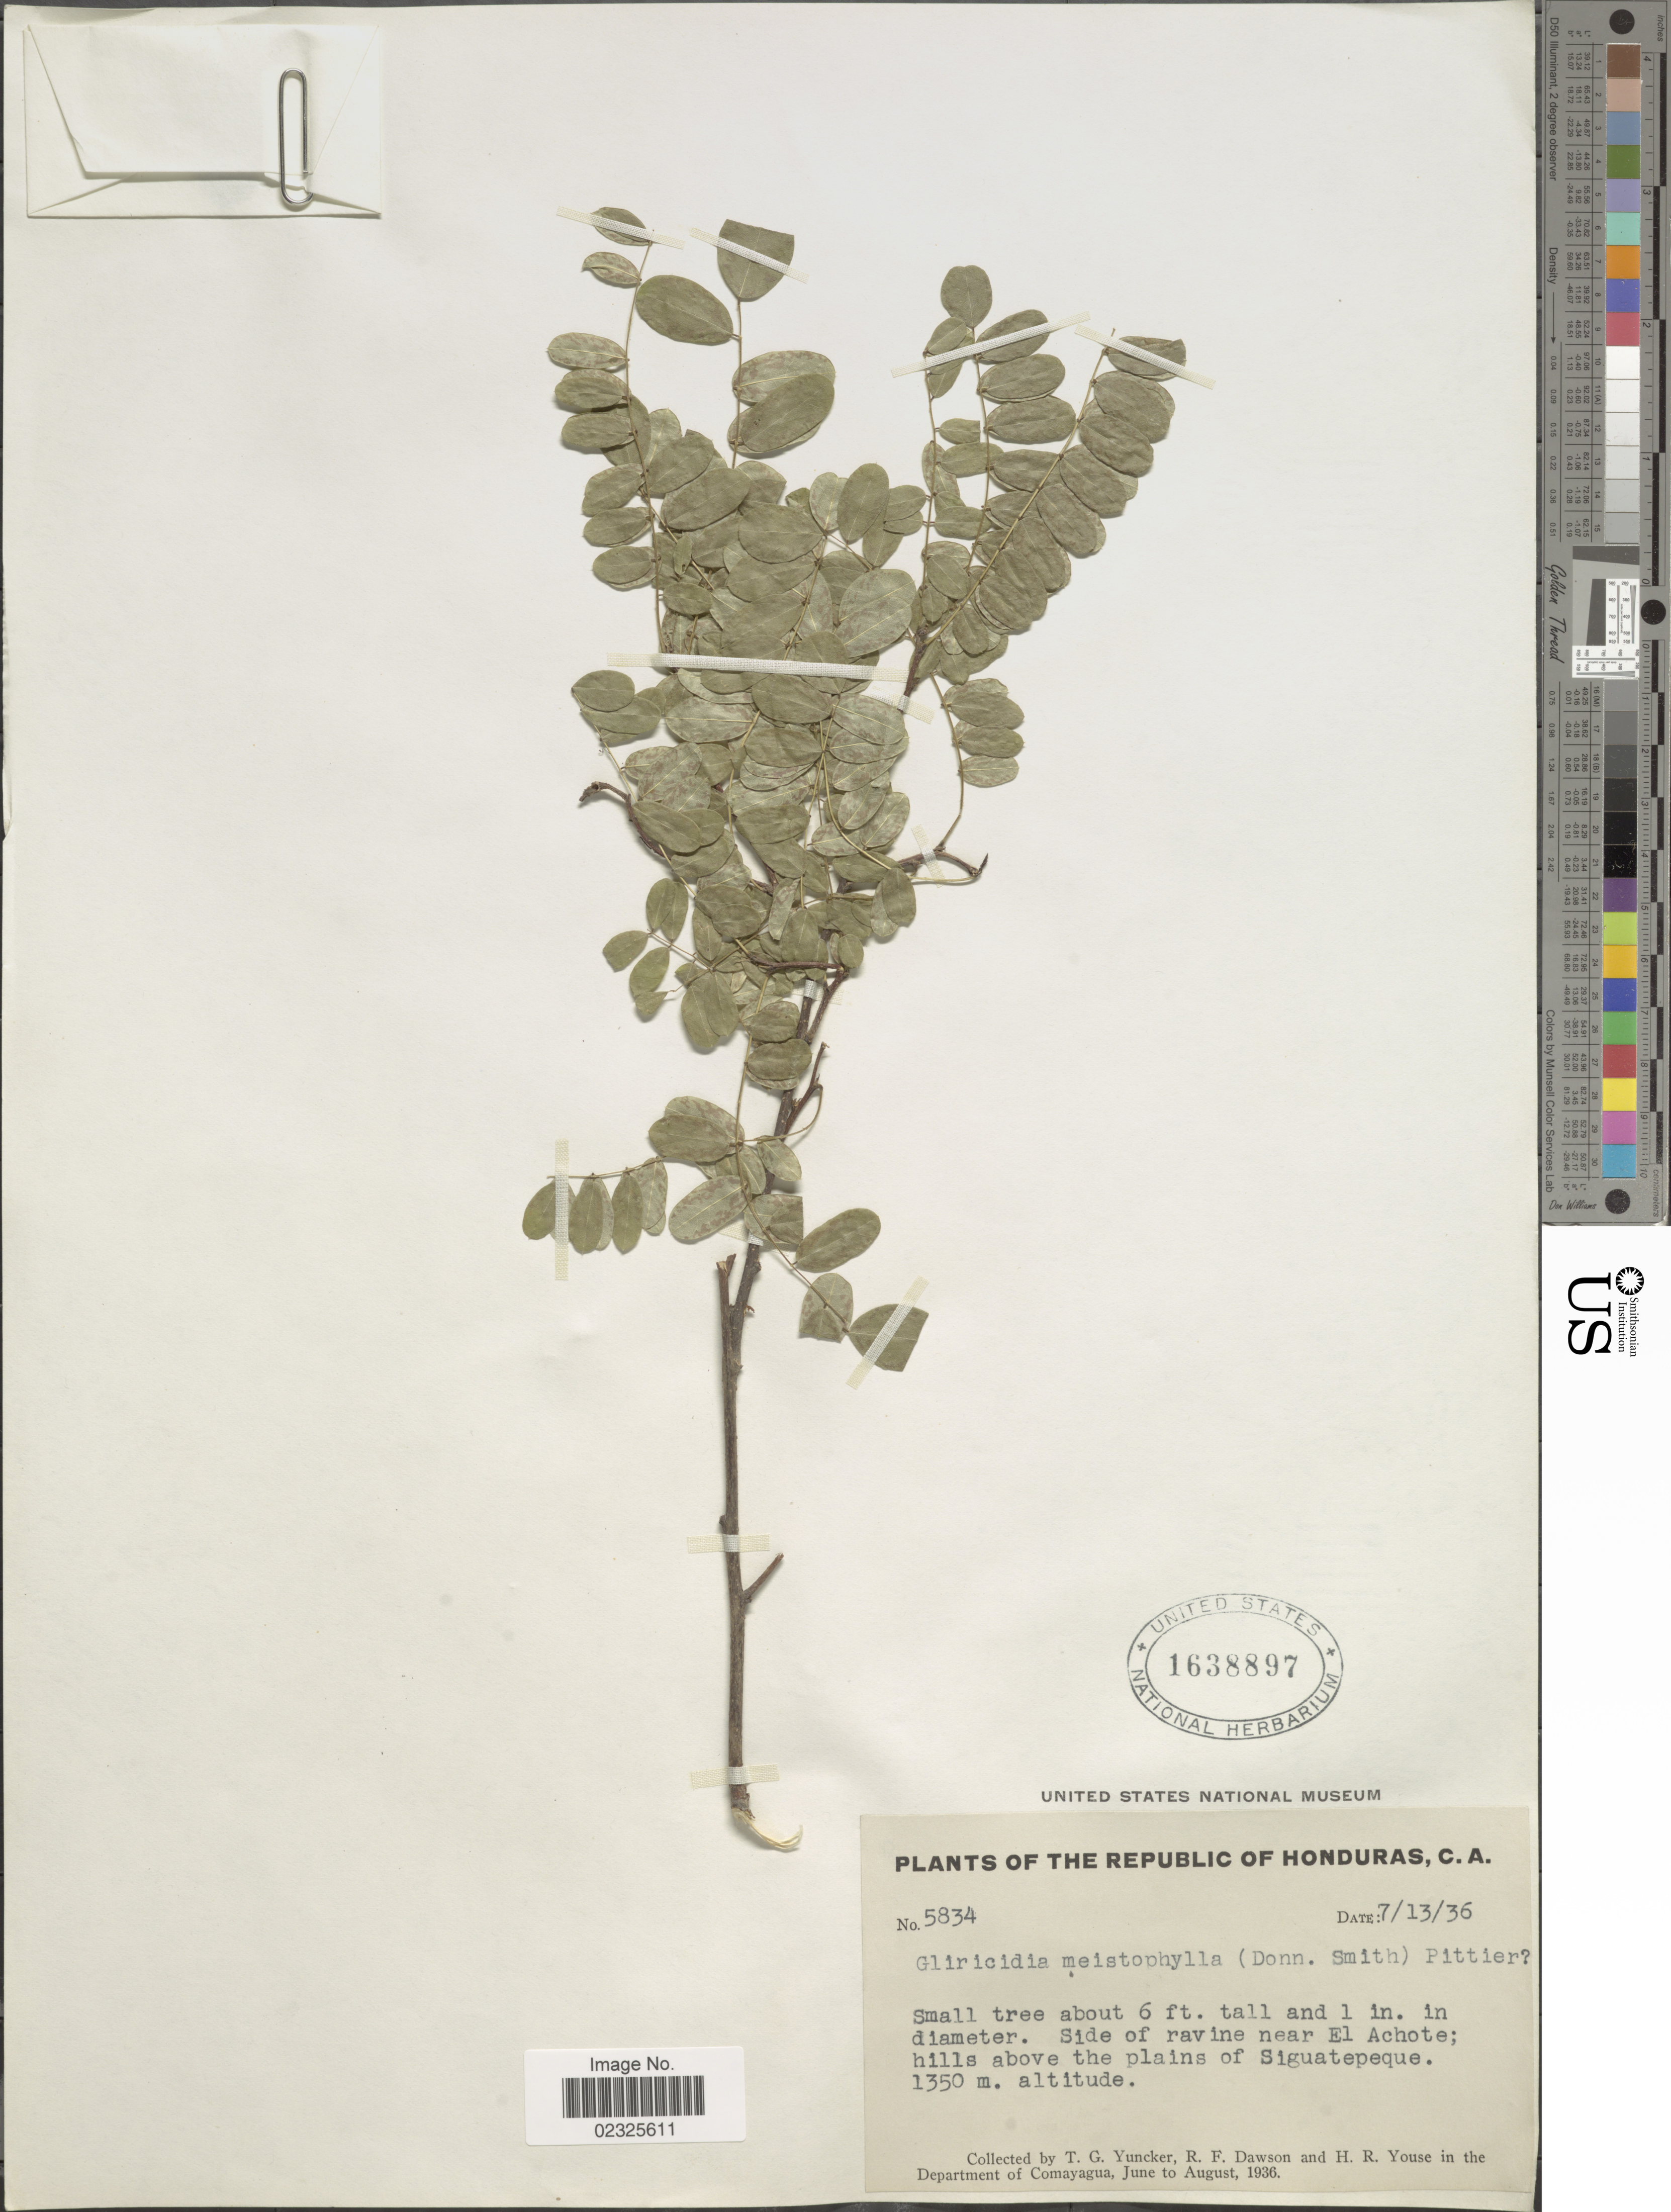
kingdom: Plantae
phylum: Tracheophyta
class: Magnoliopsida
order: Fabales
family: Fabaceae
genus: Gliricidia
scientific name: Gliricidia meistophylla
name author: (Donn. Sm.) Pittier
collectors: T. G. Yuncker, R. F. Dawson & H. Youse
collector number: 5834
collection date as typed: Transcribed d/m/y: 13/7/36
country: Honduras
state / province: Comayagua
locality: Side of ravine near El Achote; hills above the plains in Siguatepeque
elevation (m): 1350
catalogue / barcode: US 1638897